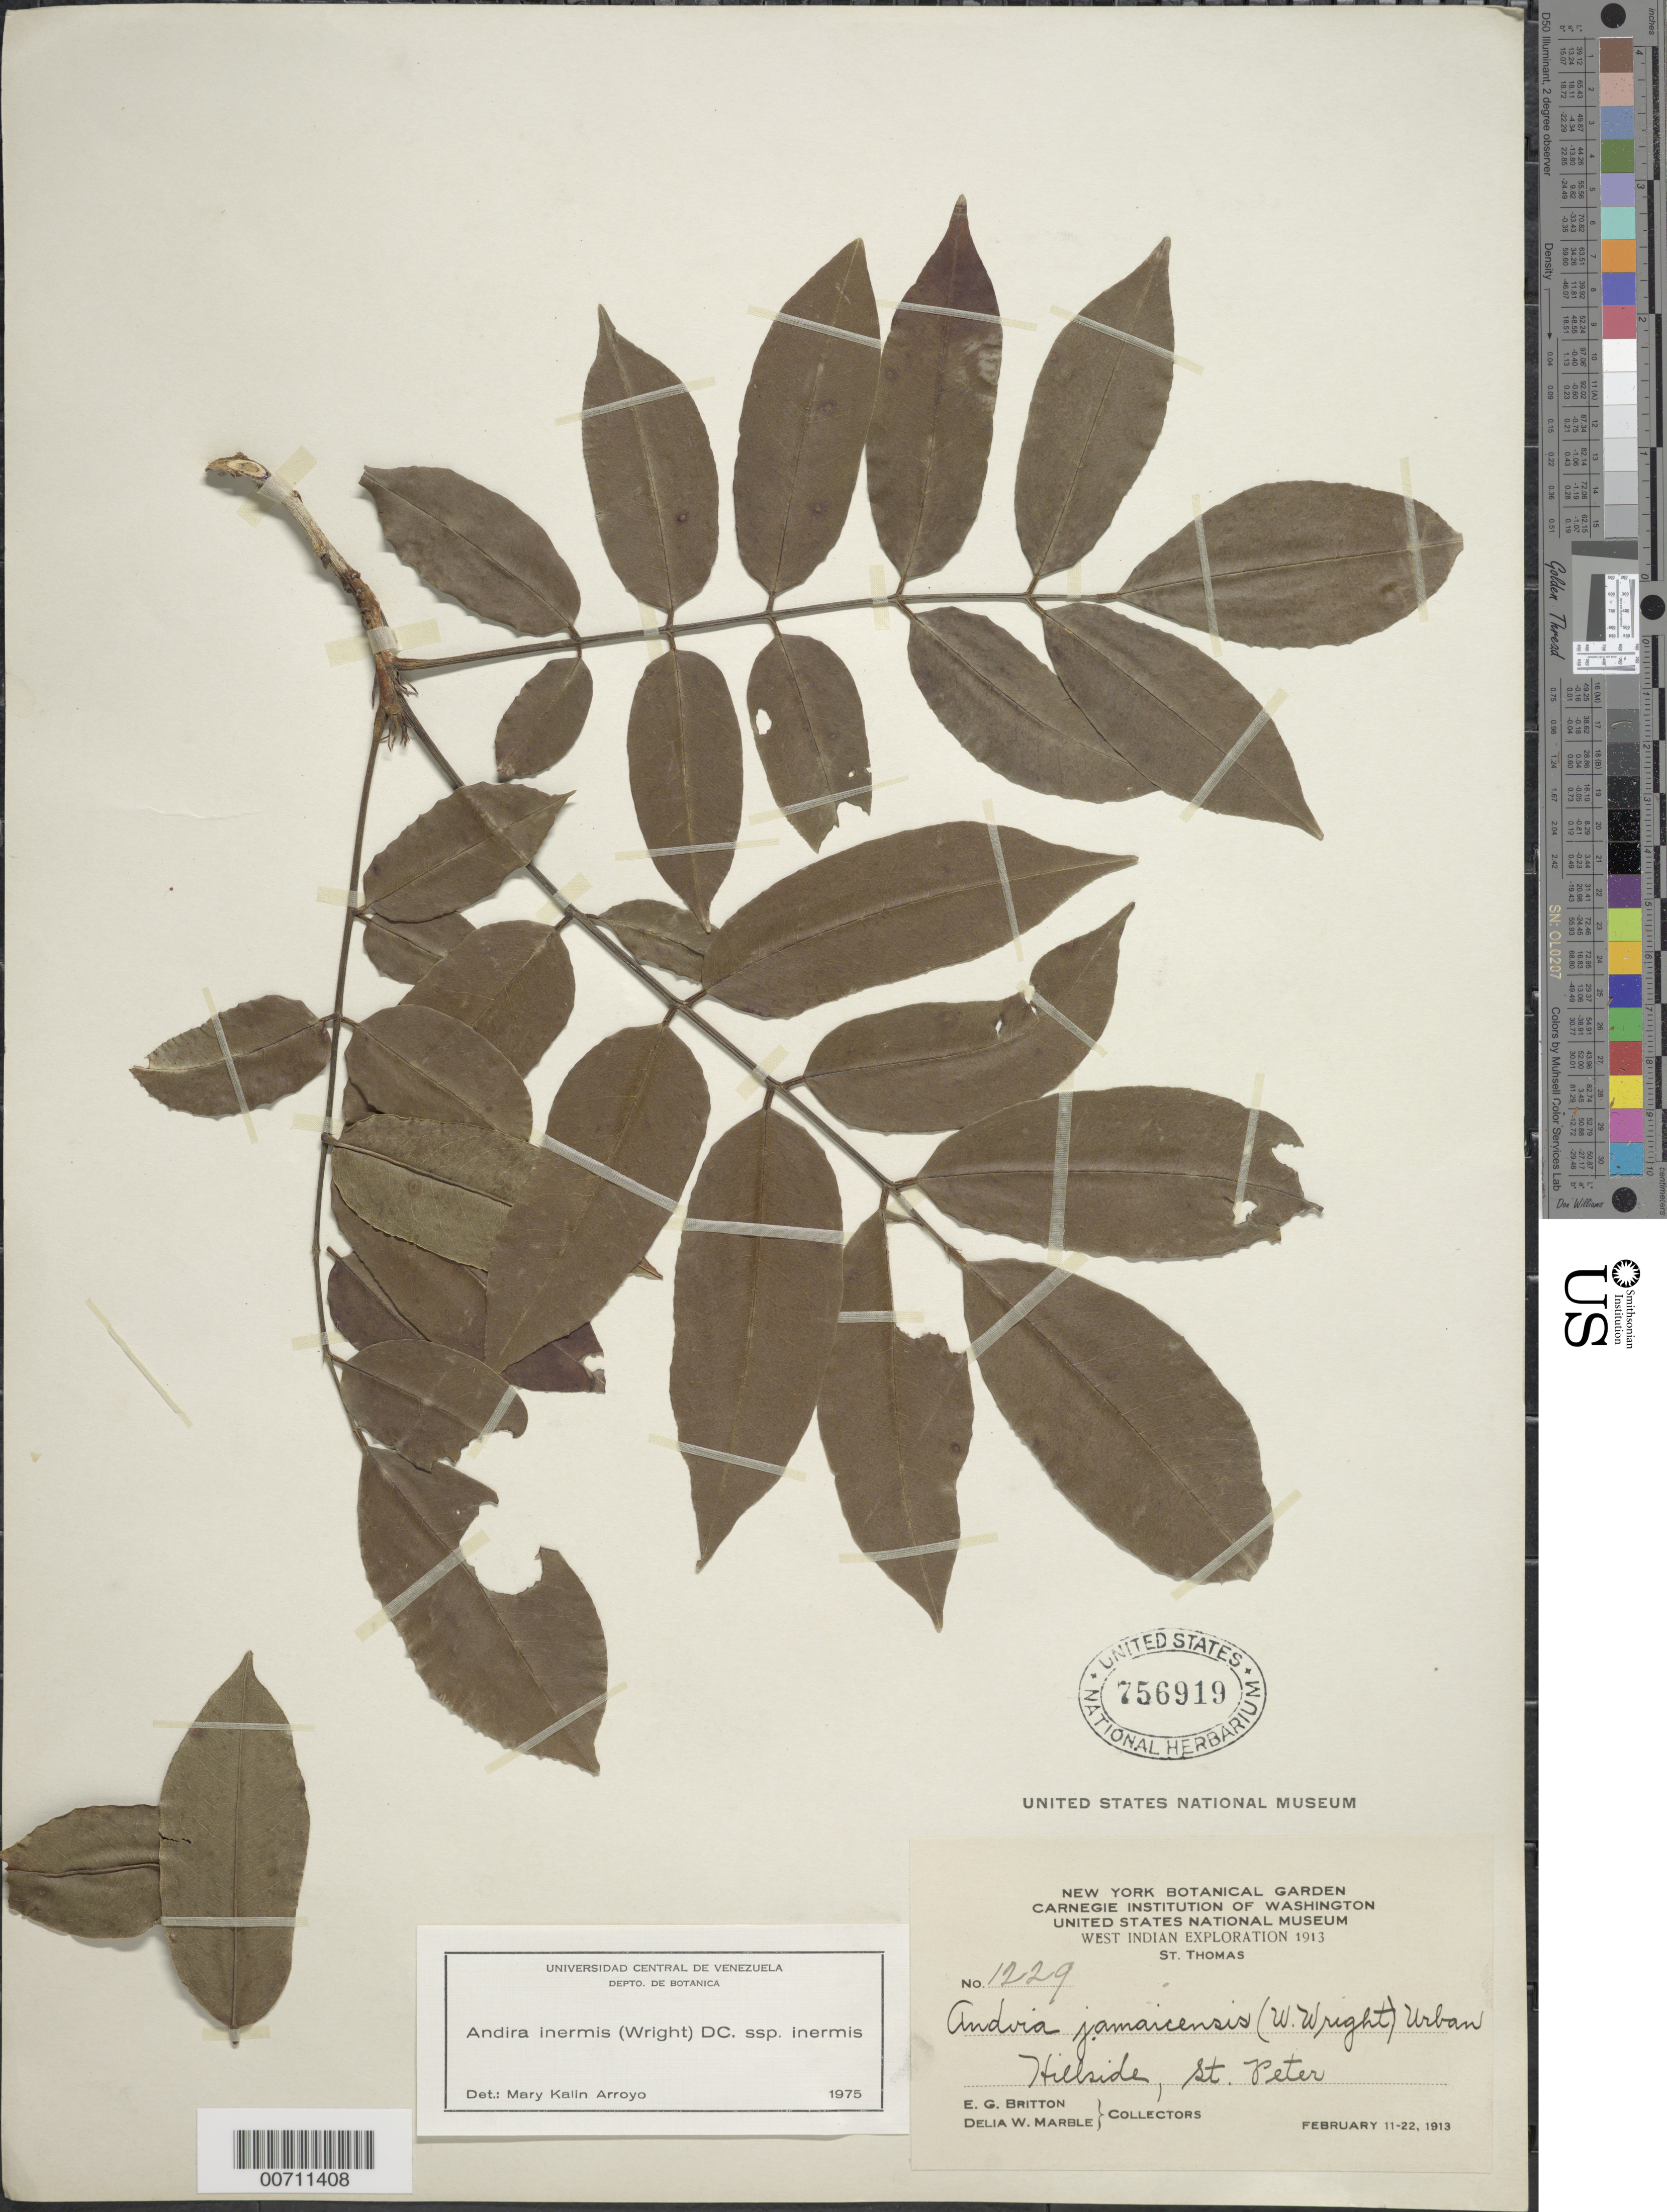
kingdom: Plantae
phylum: Tracheophyta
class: Magnoliopsida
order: Fabales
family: Fabaceae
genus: Andira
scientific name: Andira inermis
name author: (W. Wright) Kunth ex DC.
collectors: E. G. Britton & D. W. Marble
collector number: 1229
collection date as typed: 11 Feb 1913 to 22 Feb 1913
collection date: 1913-02-11/1913-02-22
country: U.S. Virgin Islands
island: St. Thomas Island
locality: St. Peter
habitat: Hillside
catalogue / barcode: US 756919